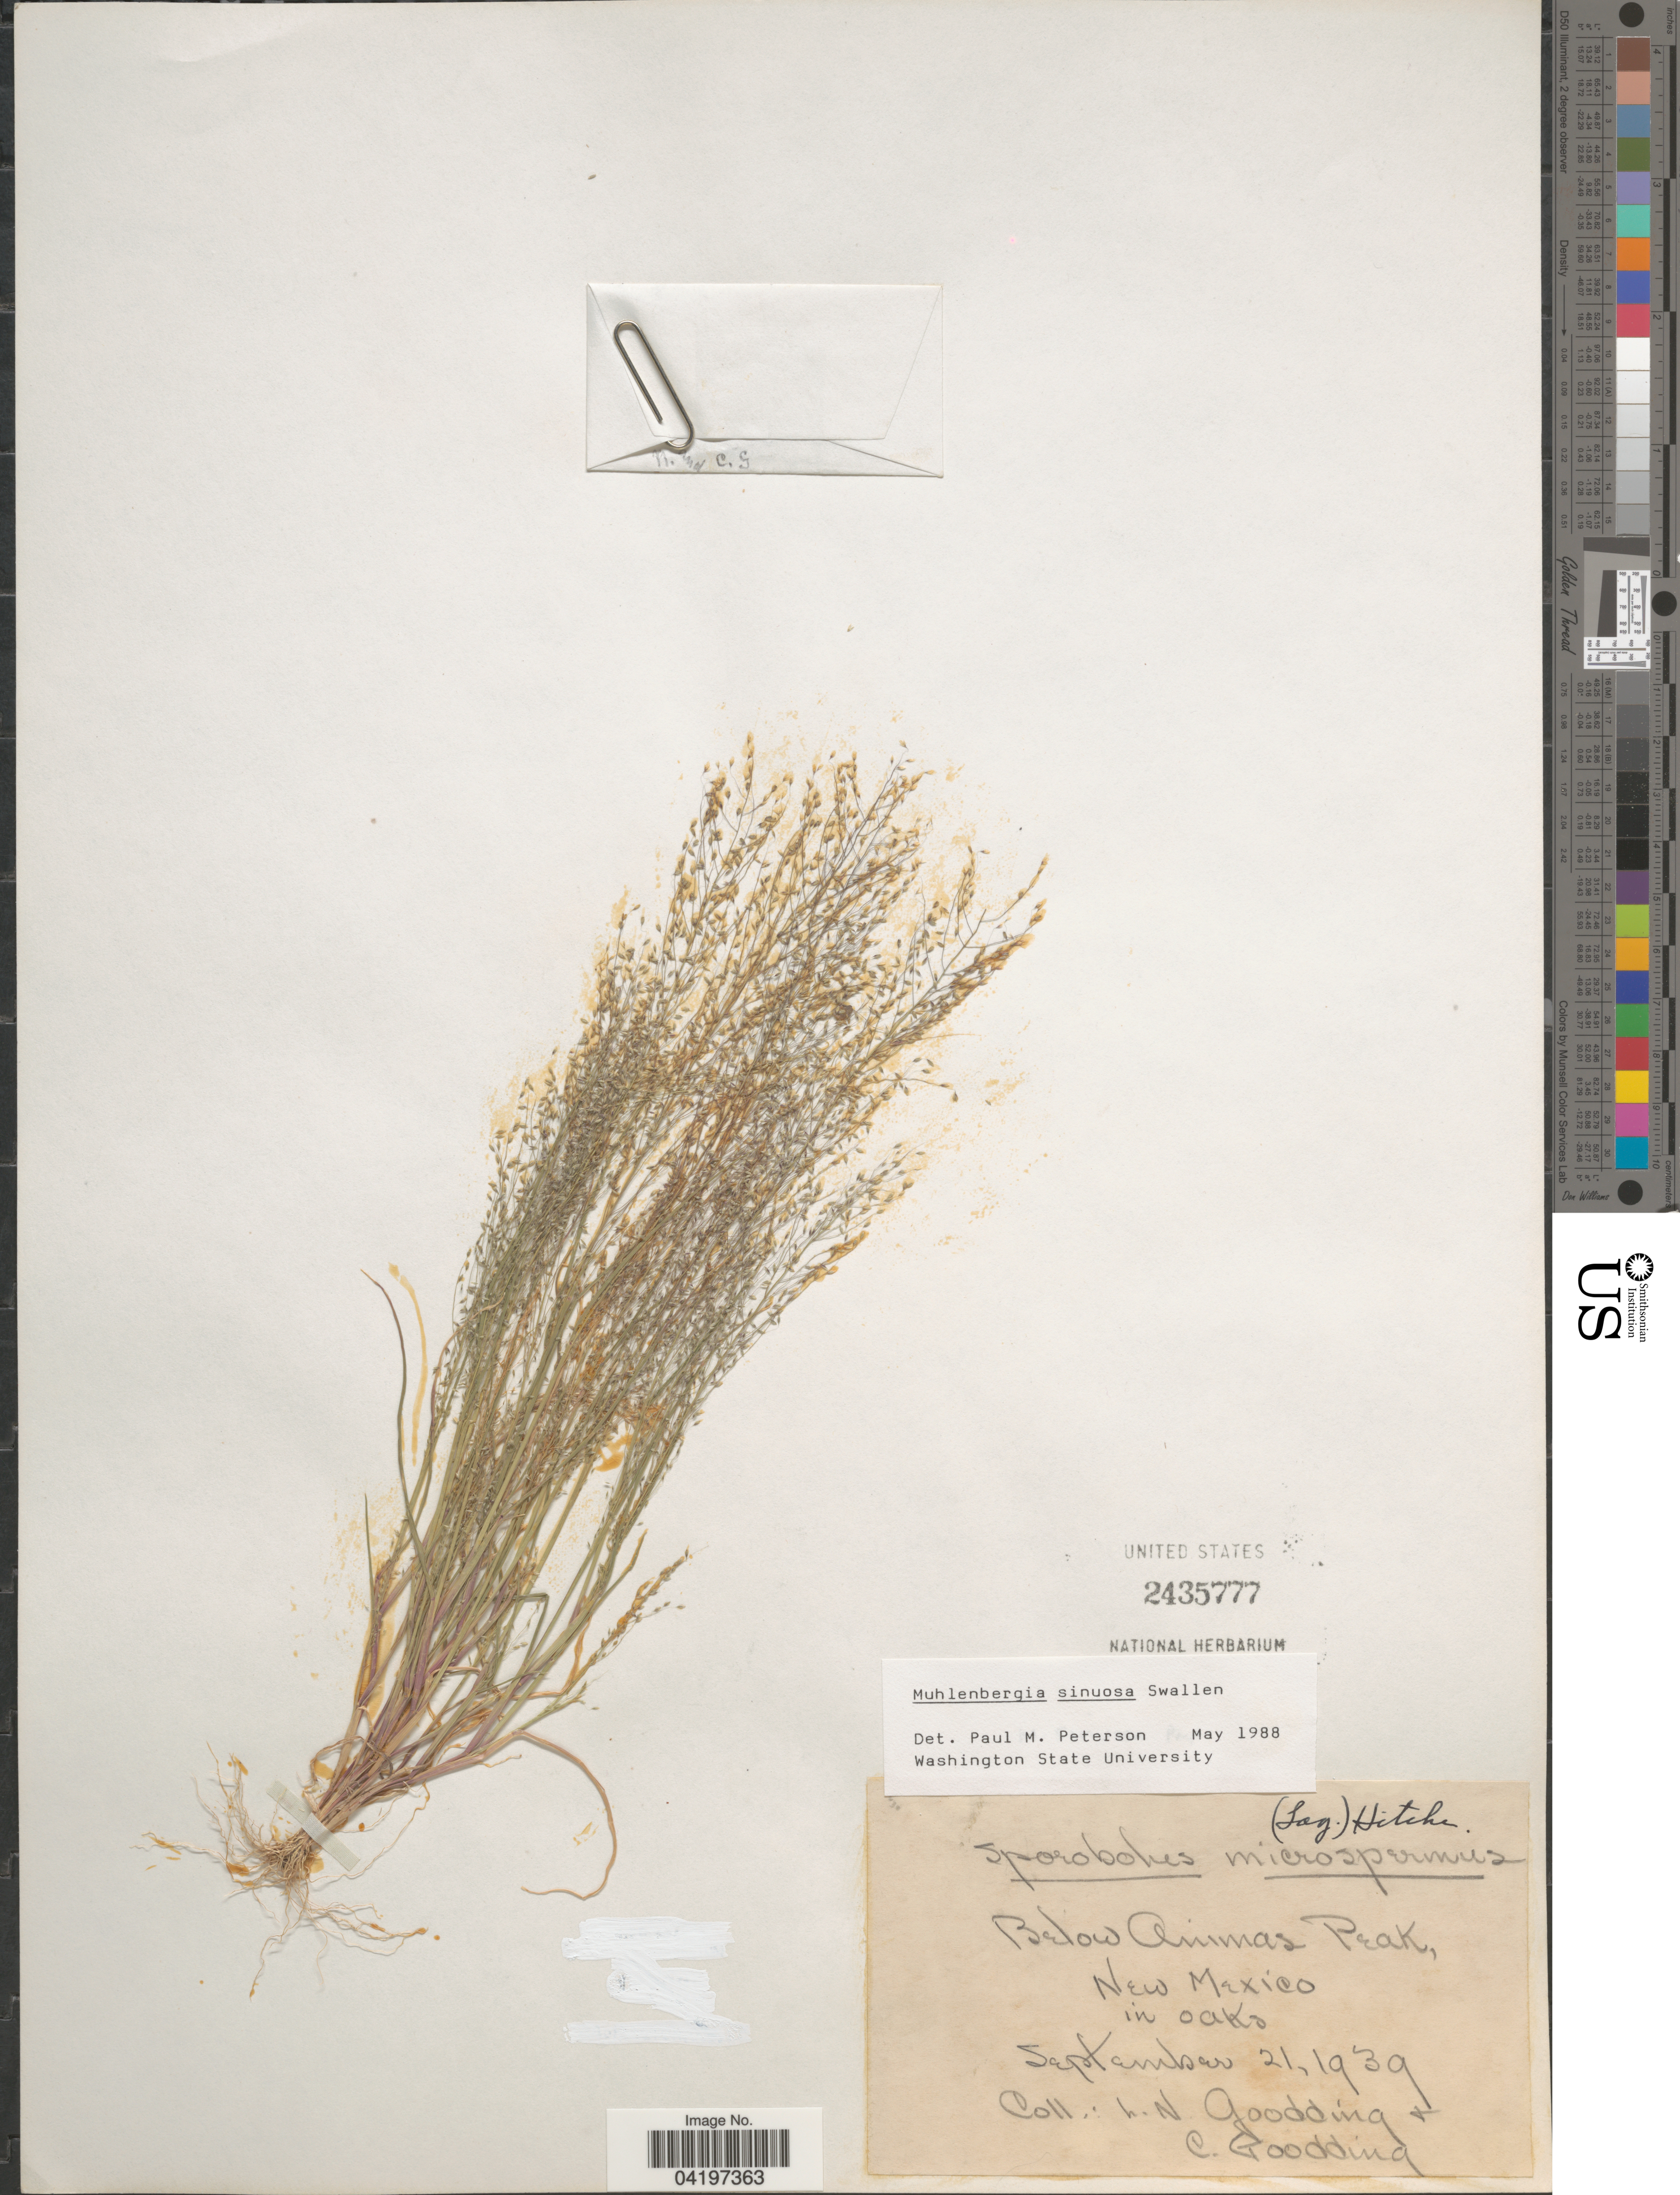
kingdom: Plantae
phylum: Tracheophyta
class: Liliopsida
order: Poales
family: Poaceae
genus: Muhlenbergia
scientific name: Muhlenbergia sinuosa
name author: Swallen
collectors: L. N. Goodding & C. Goodding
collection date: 1939-09-21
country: United States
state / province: New Mexico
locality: Below Animas Peak.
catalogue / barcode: US 2435777